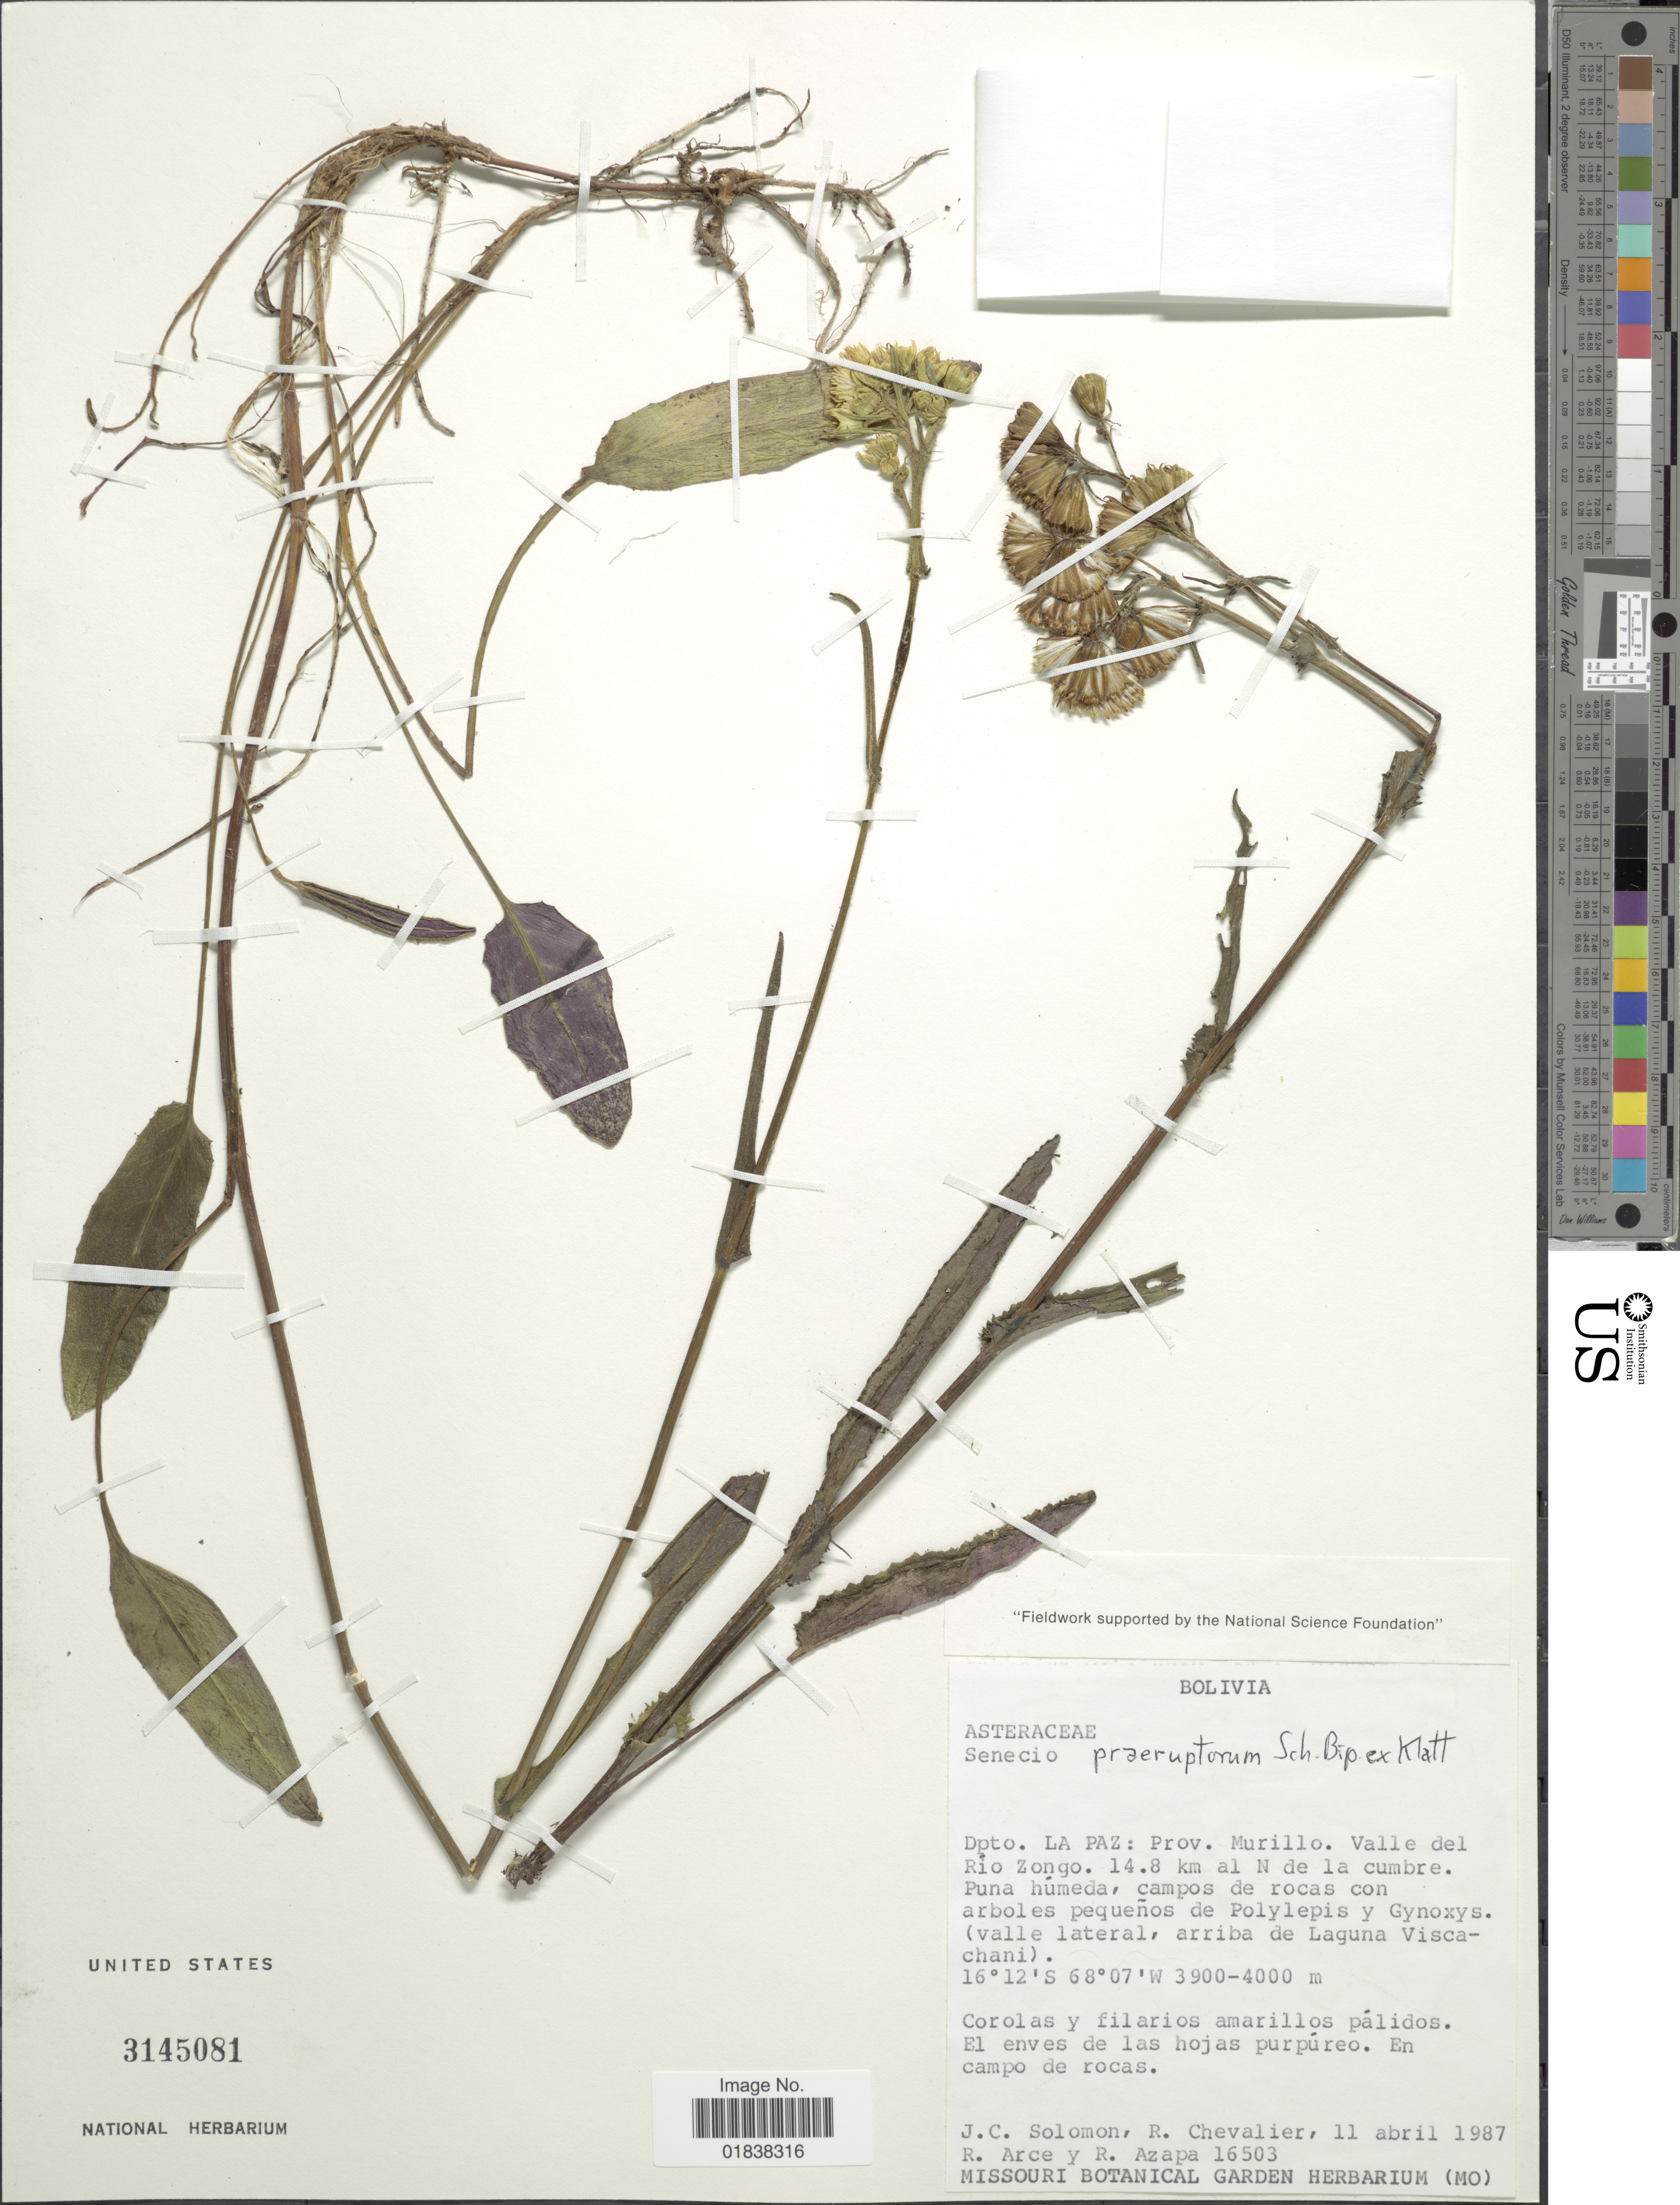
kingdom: Plantae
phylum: Tracheophyta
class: Magnoliopsida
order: Asterales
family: Asteraceae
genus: Senecio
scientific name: Senecio praeruptorum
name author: Sch. Bip. ex Klatt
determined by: Salomon, Luciana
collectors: J. C. Solomon, R. C. Chevalier, R. Arce & R. Azapa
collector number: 16503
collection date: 1987-04-11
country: Bolivia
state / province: La Paz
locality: Prov. Murillo, Valle del Rio Zongo, 14.8 km al N de la cumbre (valle lateral, arriba de Laguna Viscachani)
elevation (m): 3900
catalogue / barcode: US 3145081